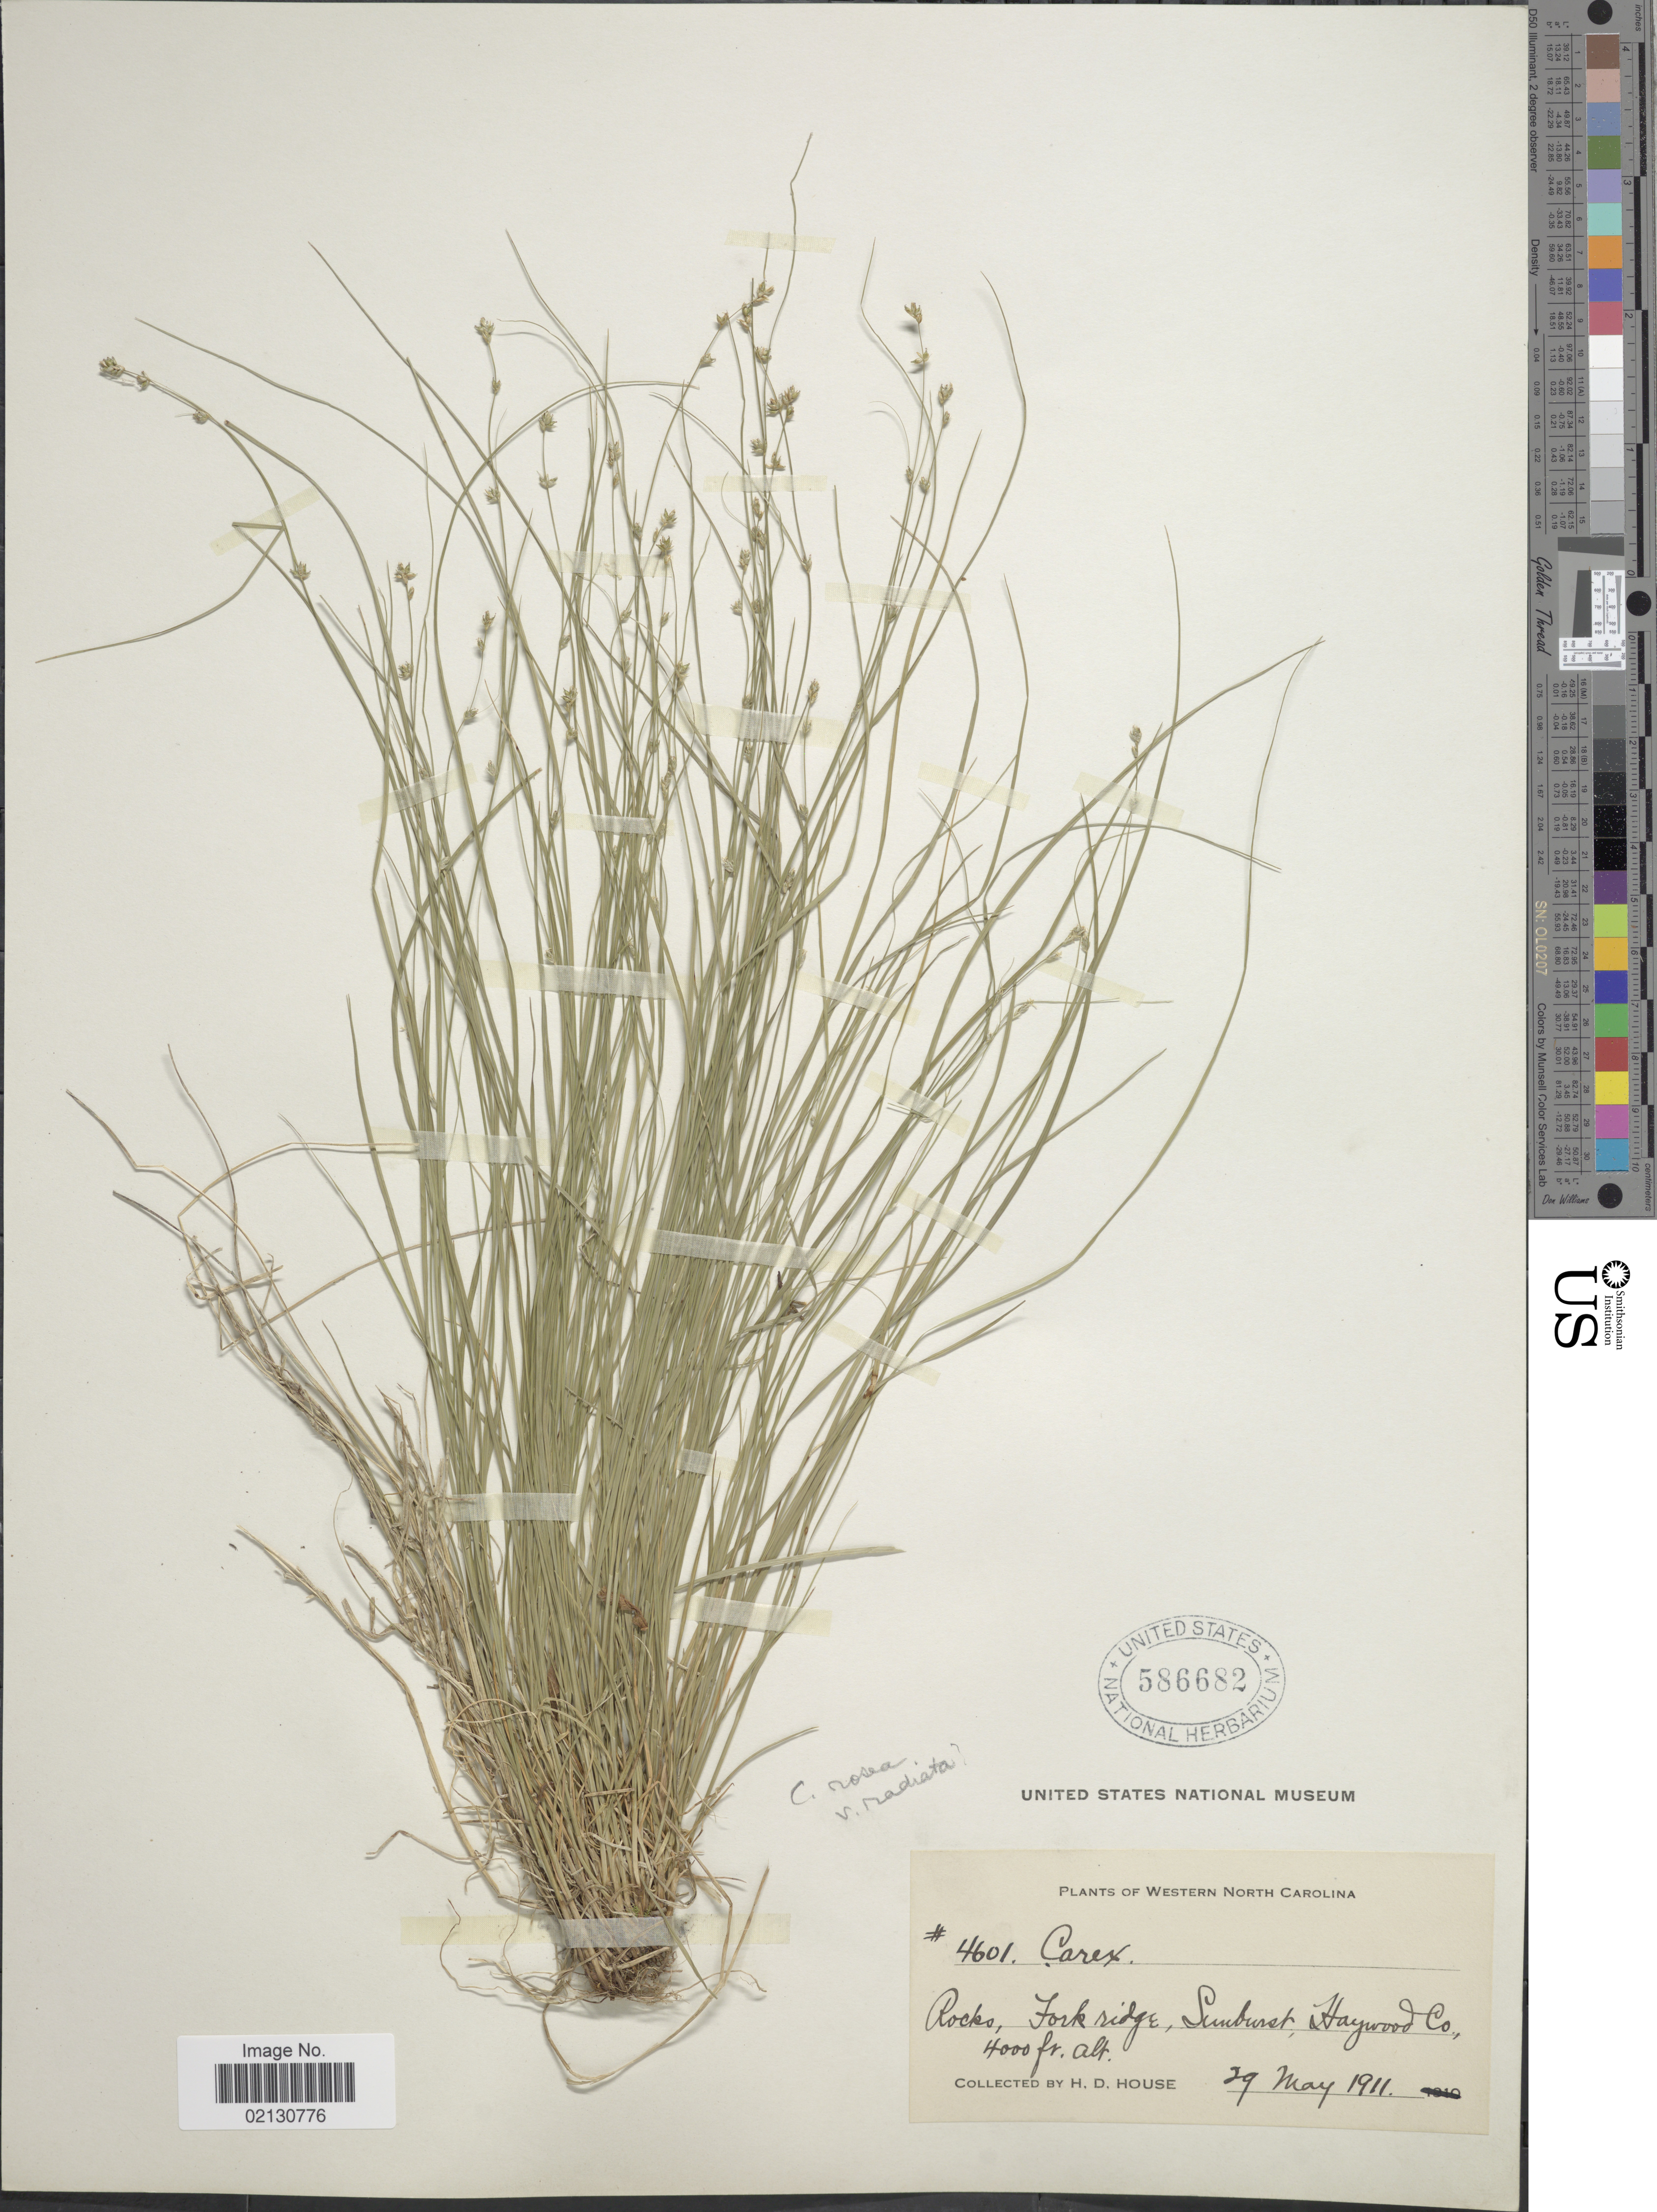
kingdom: Plantae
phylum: Tracheophyta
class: Liliopsida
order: Poales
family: Cyperaceae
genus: Carex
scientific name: Carex radiata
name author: (Wahlenb.) Small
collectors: H. D. House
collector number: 4601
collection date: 1911-05-29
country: United States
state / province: North Carolina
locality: Western North Carolina. Fork ridge, Sunburst, Haywood Co.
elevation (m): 1219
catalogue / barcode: US 586682